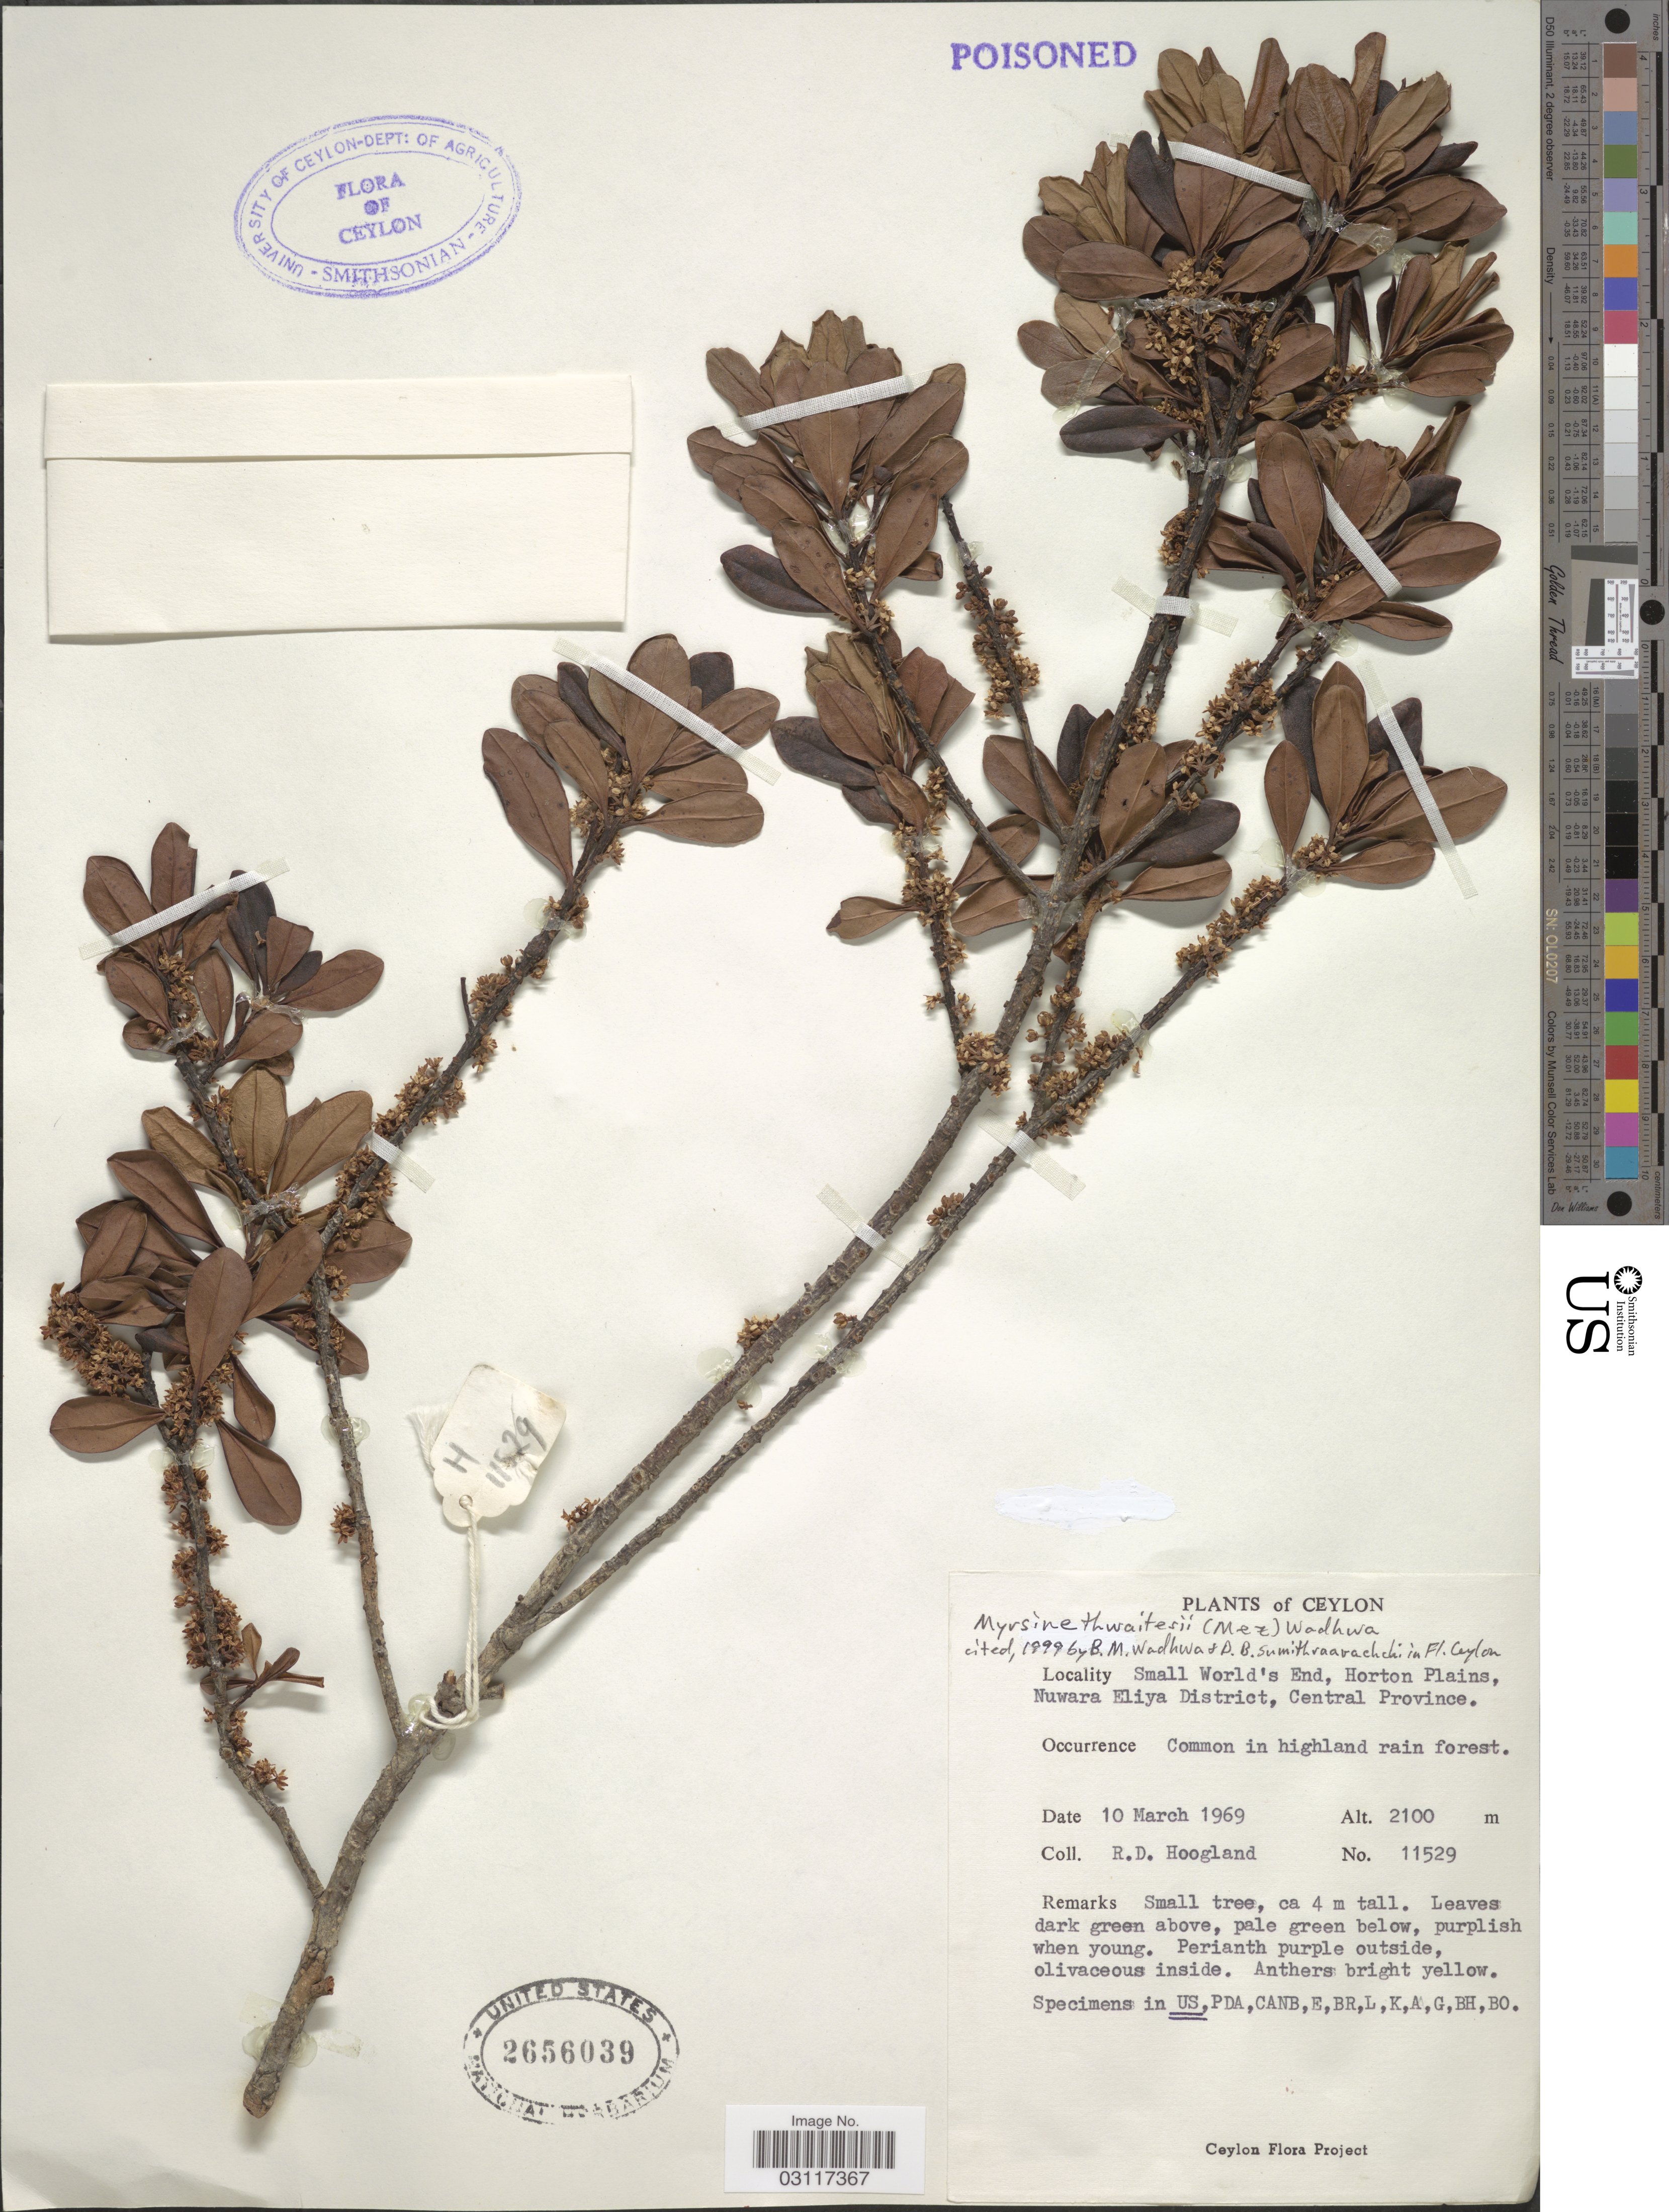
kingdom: Plantae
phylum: Tracheophyta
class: Magnoliopsida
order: Ericales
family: Primulaceae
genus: Myrsine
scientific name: Myrsine thwaitesii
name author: (Mez) Wadhwa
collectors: R. D. Hoogland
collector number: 11529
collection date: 1969-03-10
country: Sri Lanka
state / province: Central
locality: Ceylon, Small World's End, Horton Plains, Nuwara Eliya District, Central Province.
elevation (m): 2100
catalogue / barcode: US 2656039